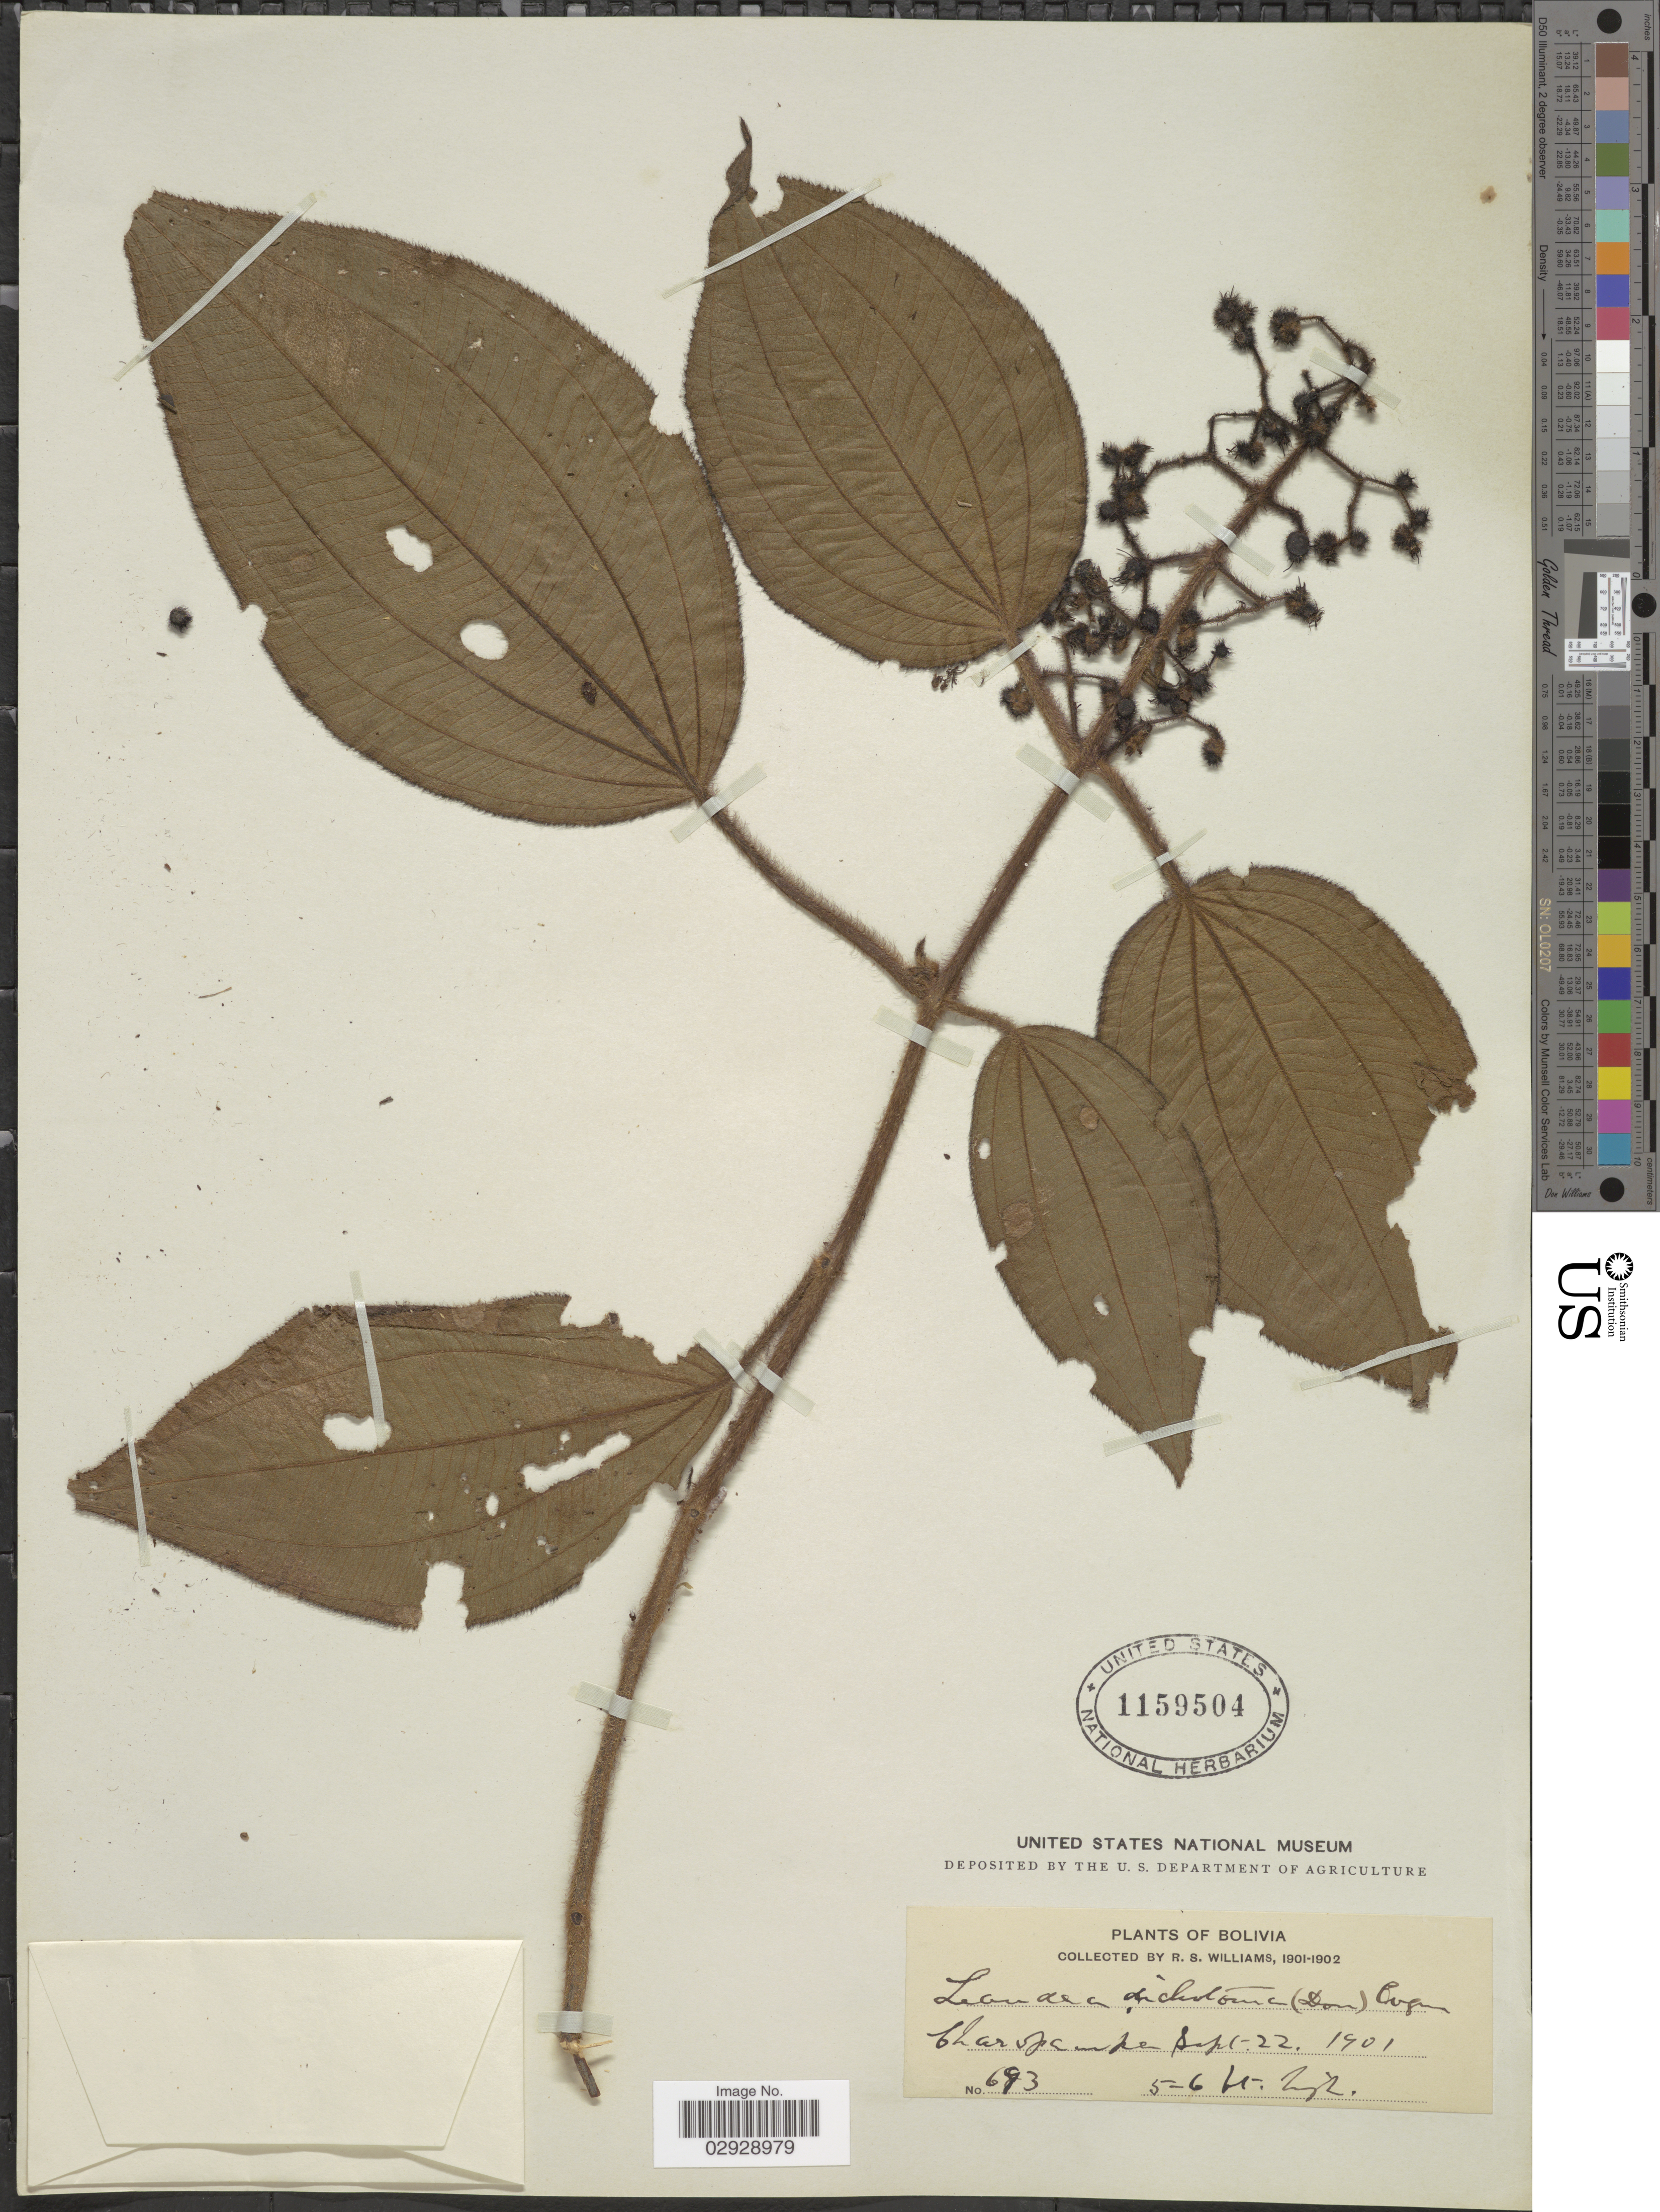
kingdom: Plantae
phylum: Tracheophyta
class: Magnoliopsida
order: Myrtales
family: Melastomataceae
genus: Leandra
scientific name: Leandra dichotoma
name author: (D. Don) Cogn.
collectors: R. S. Williams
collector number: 693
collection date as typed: Sep. 22, 1901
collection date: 1901-09-22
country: Bolivia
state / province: La Páz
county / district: Larecaja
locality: Charopampa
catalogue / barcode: US 1159504